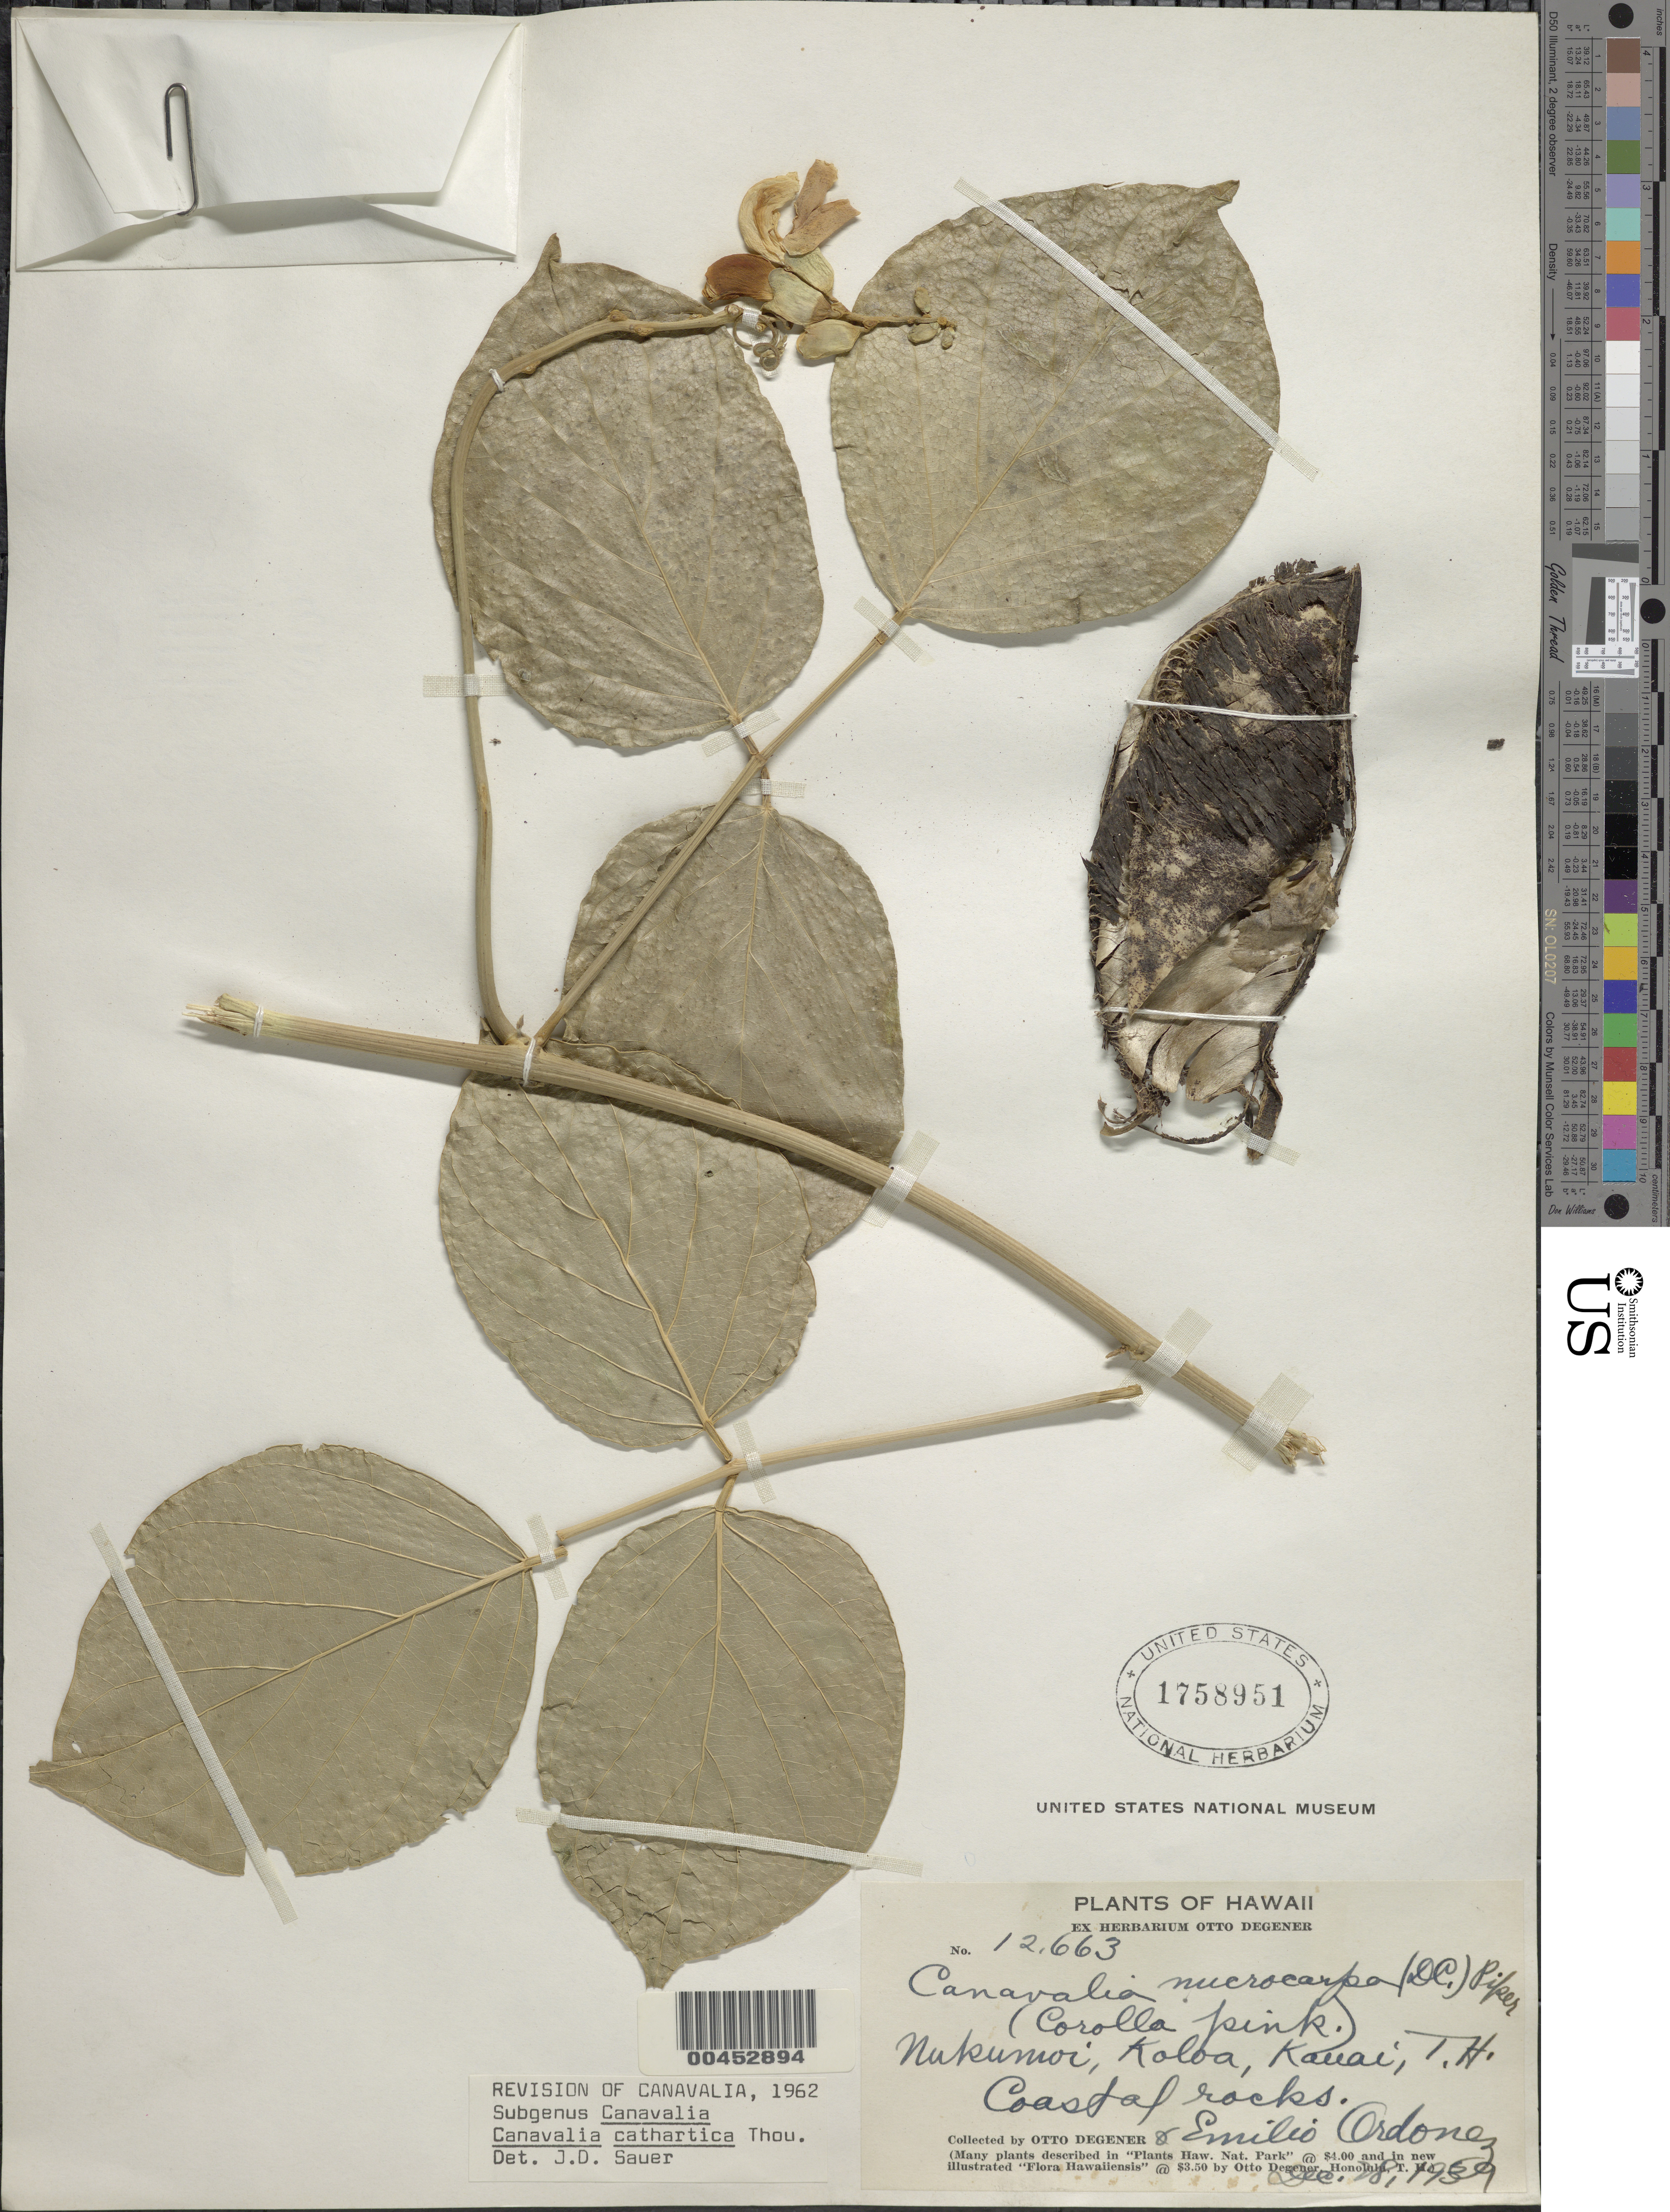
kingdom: Plantae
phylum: Tracheophyta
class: Magnoliopsida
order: Fabales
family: Fabaceae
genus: Canavalia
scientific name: Canavalia cathartica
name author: Thouars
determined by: Sauer, J. D.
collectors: O. Degener & E. Ordonez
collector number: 12663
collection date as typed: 28 Dec 1939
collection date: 1939-12-28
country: United States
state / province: Hawaii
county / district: Kauai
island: Kaua'i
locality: Nukumoi, Koloa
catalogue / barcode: US 1758951